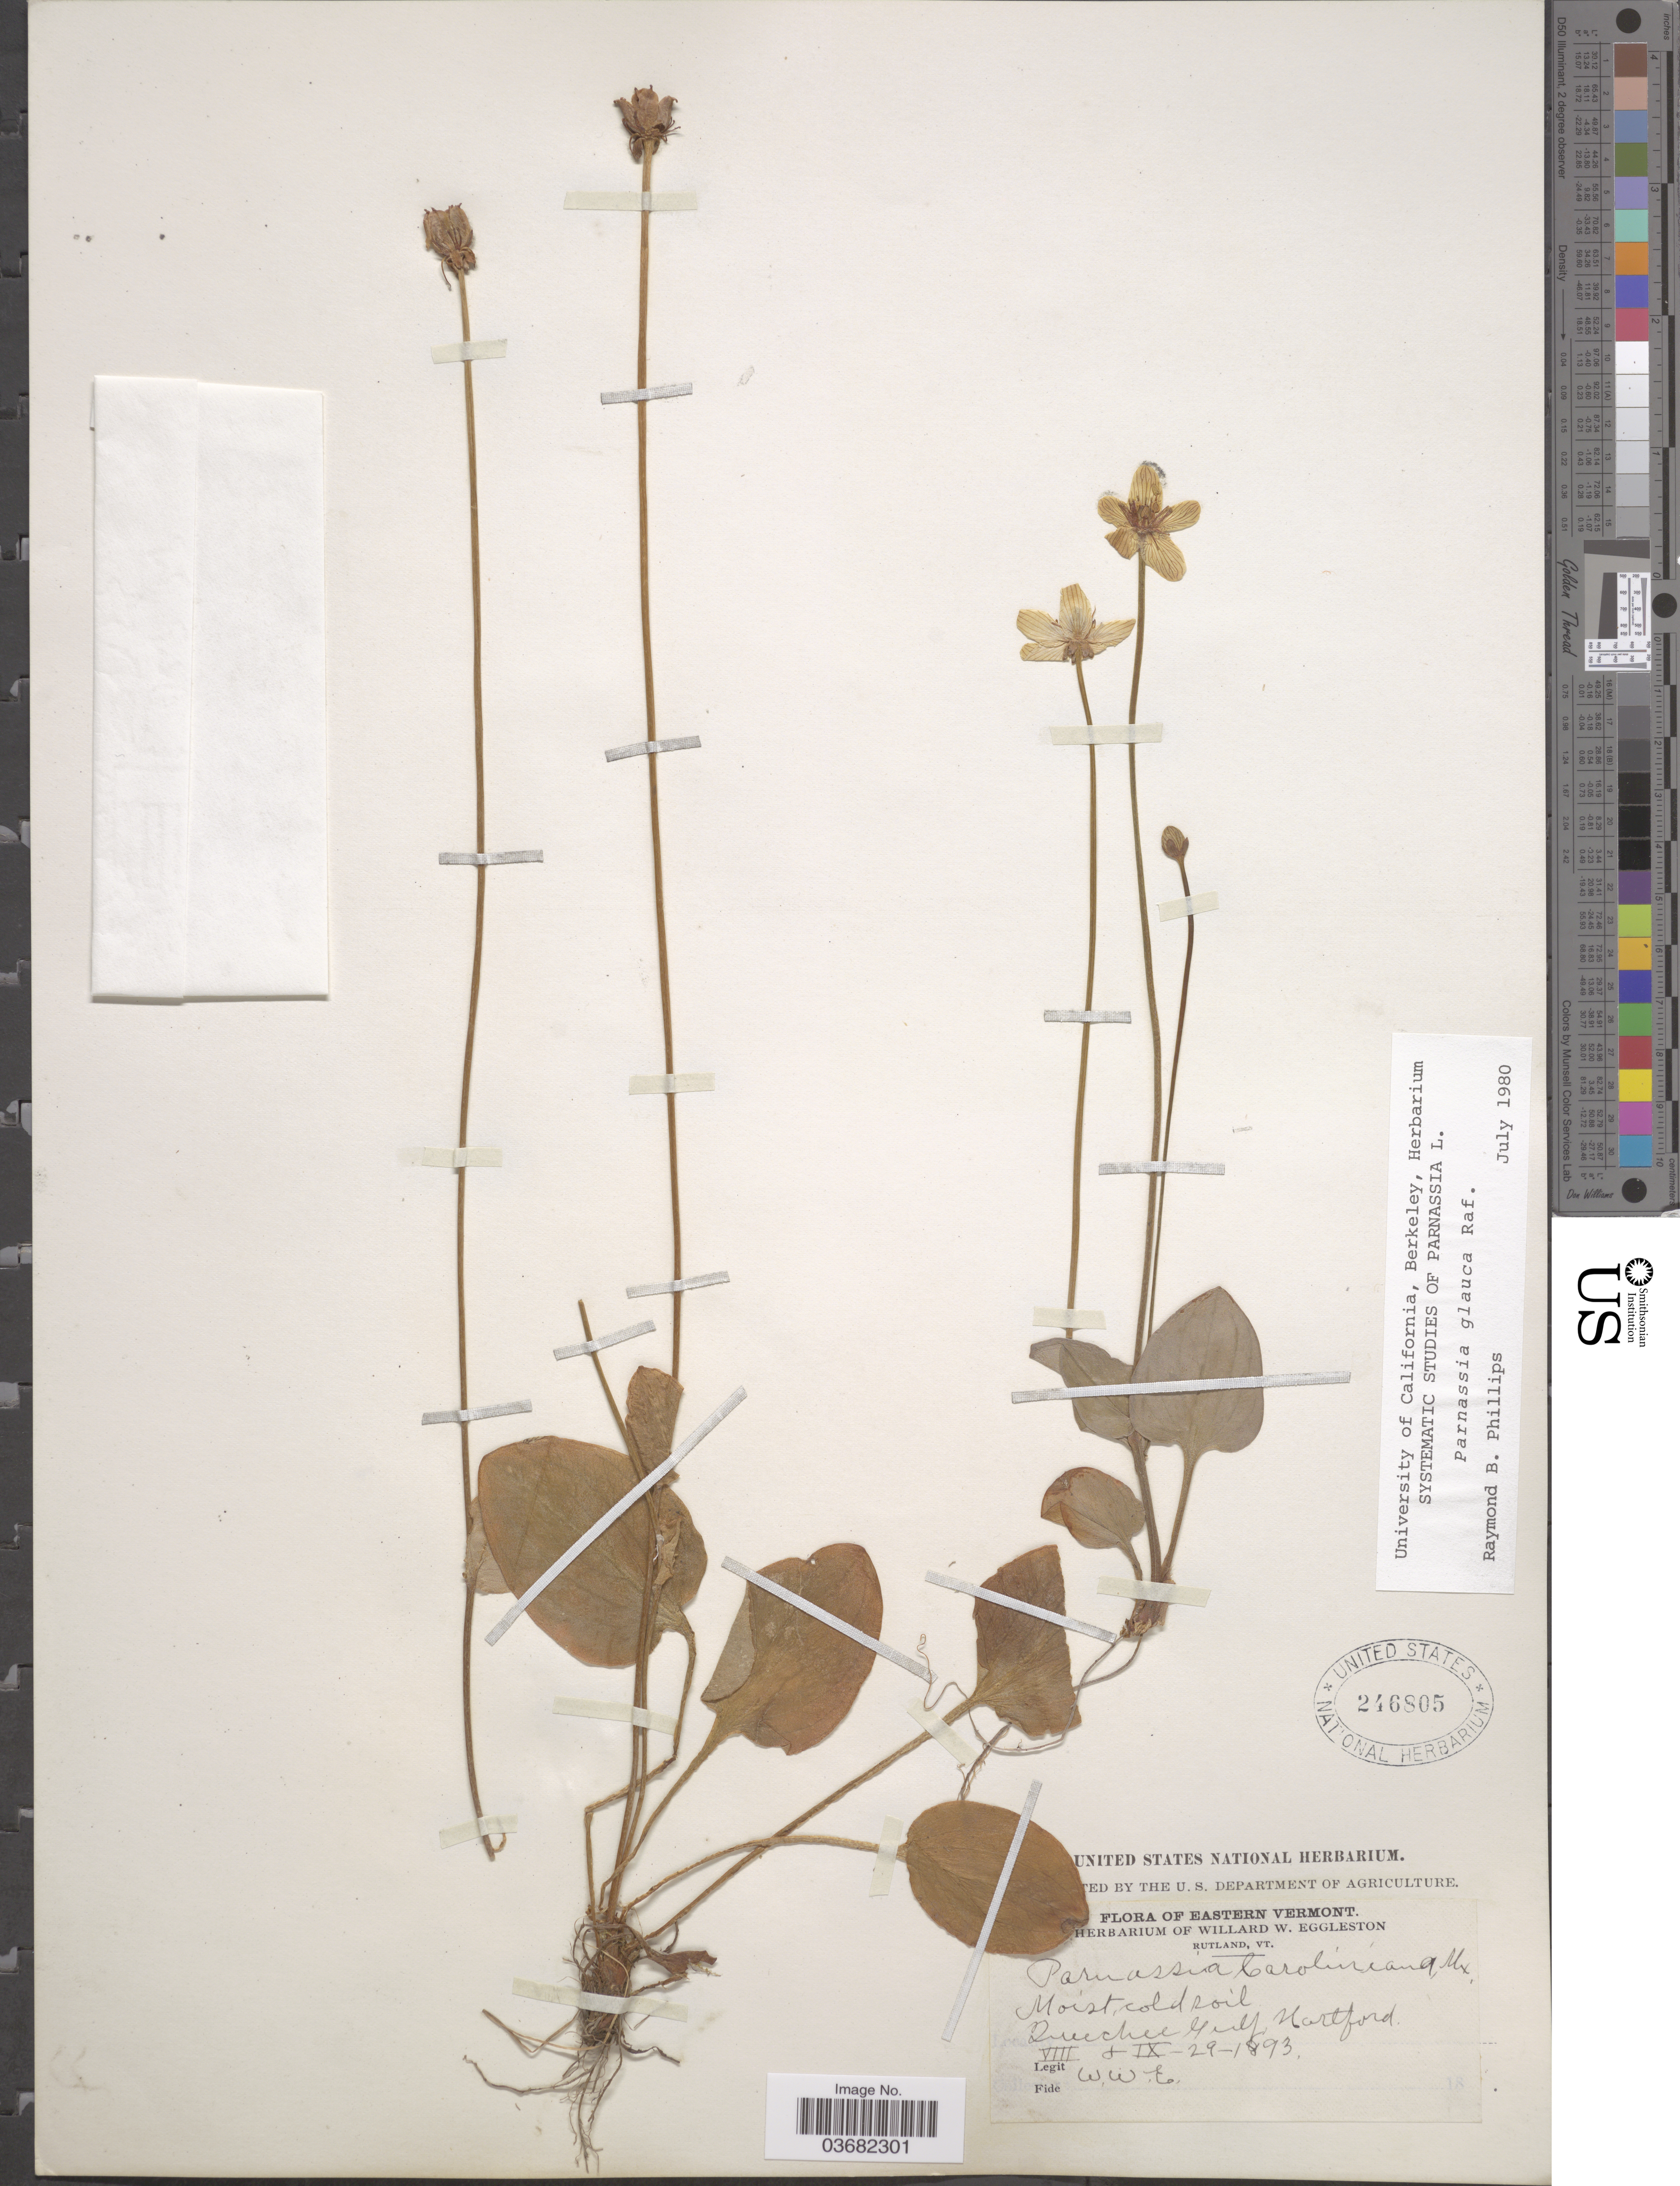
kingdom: Plantae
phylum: Tracheophyta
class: Magnoliopsida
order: Celastrales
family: Parnassiaceae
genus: Parnassia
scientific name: Parnassia glauca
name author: Raf.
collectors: W. W. Eggleston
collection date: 1893-08-29/1893-09-29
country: United States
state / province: Vermont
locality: Eastern Vermont. Quechee Gulf, Nortford.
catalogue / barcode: US 246805